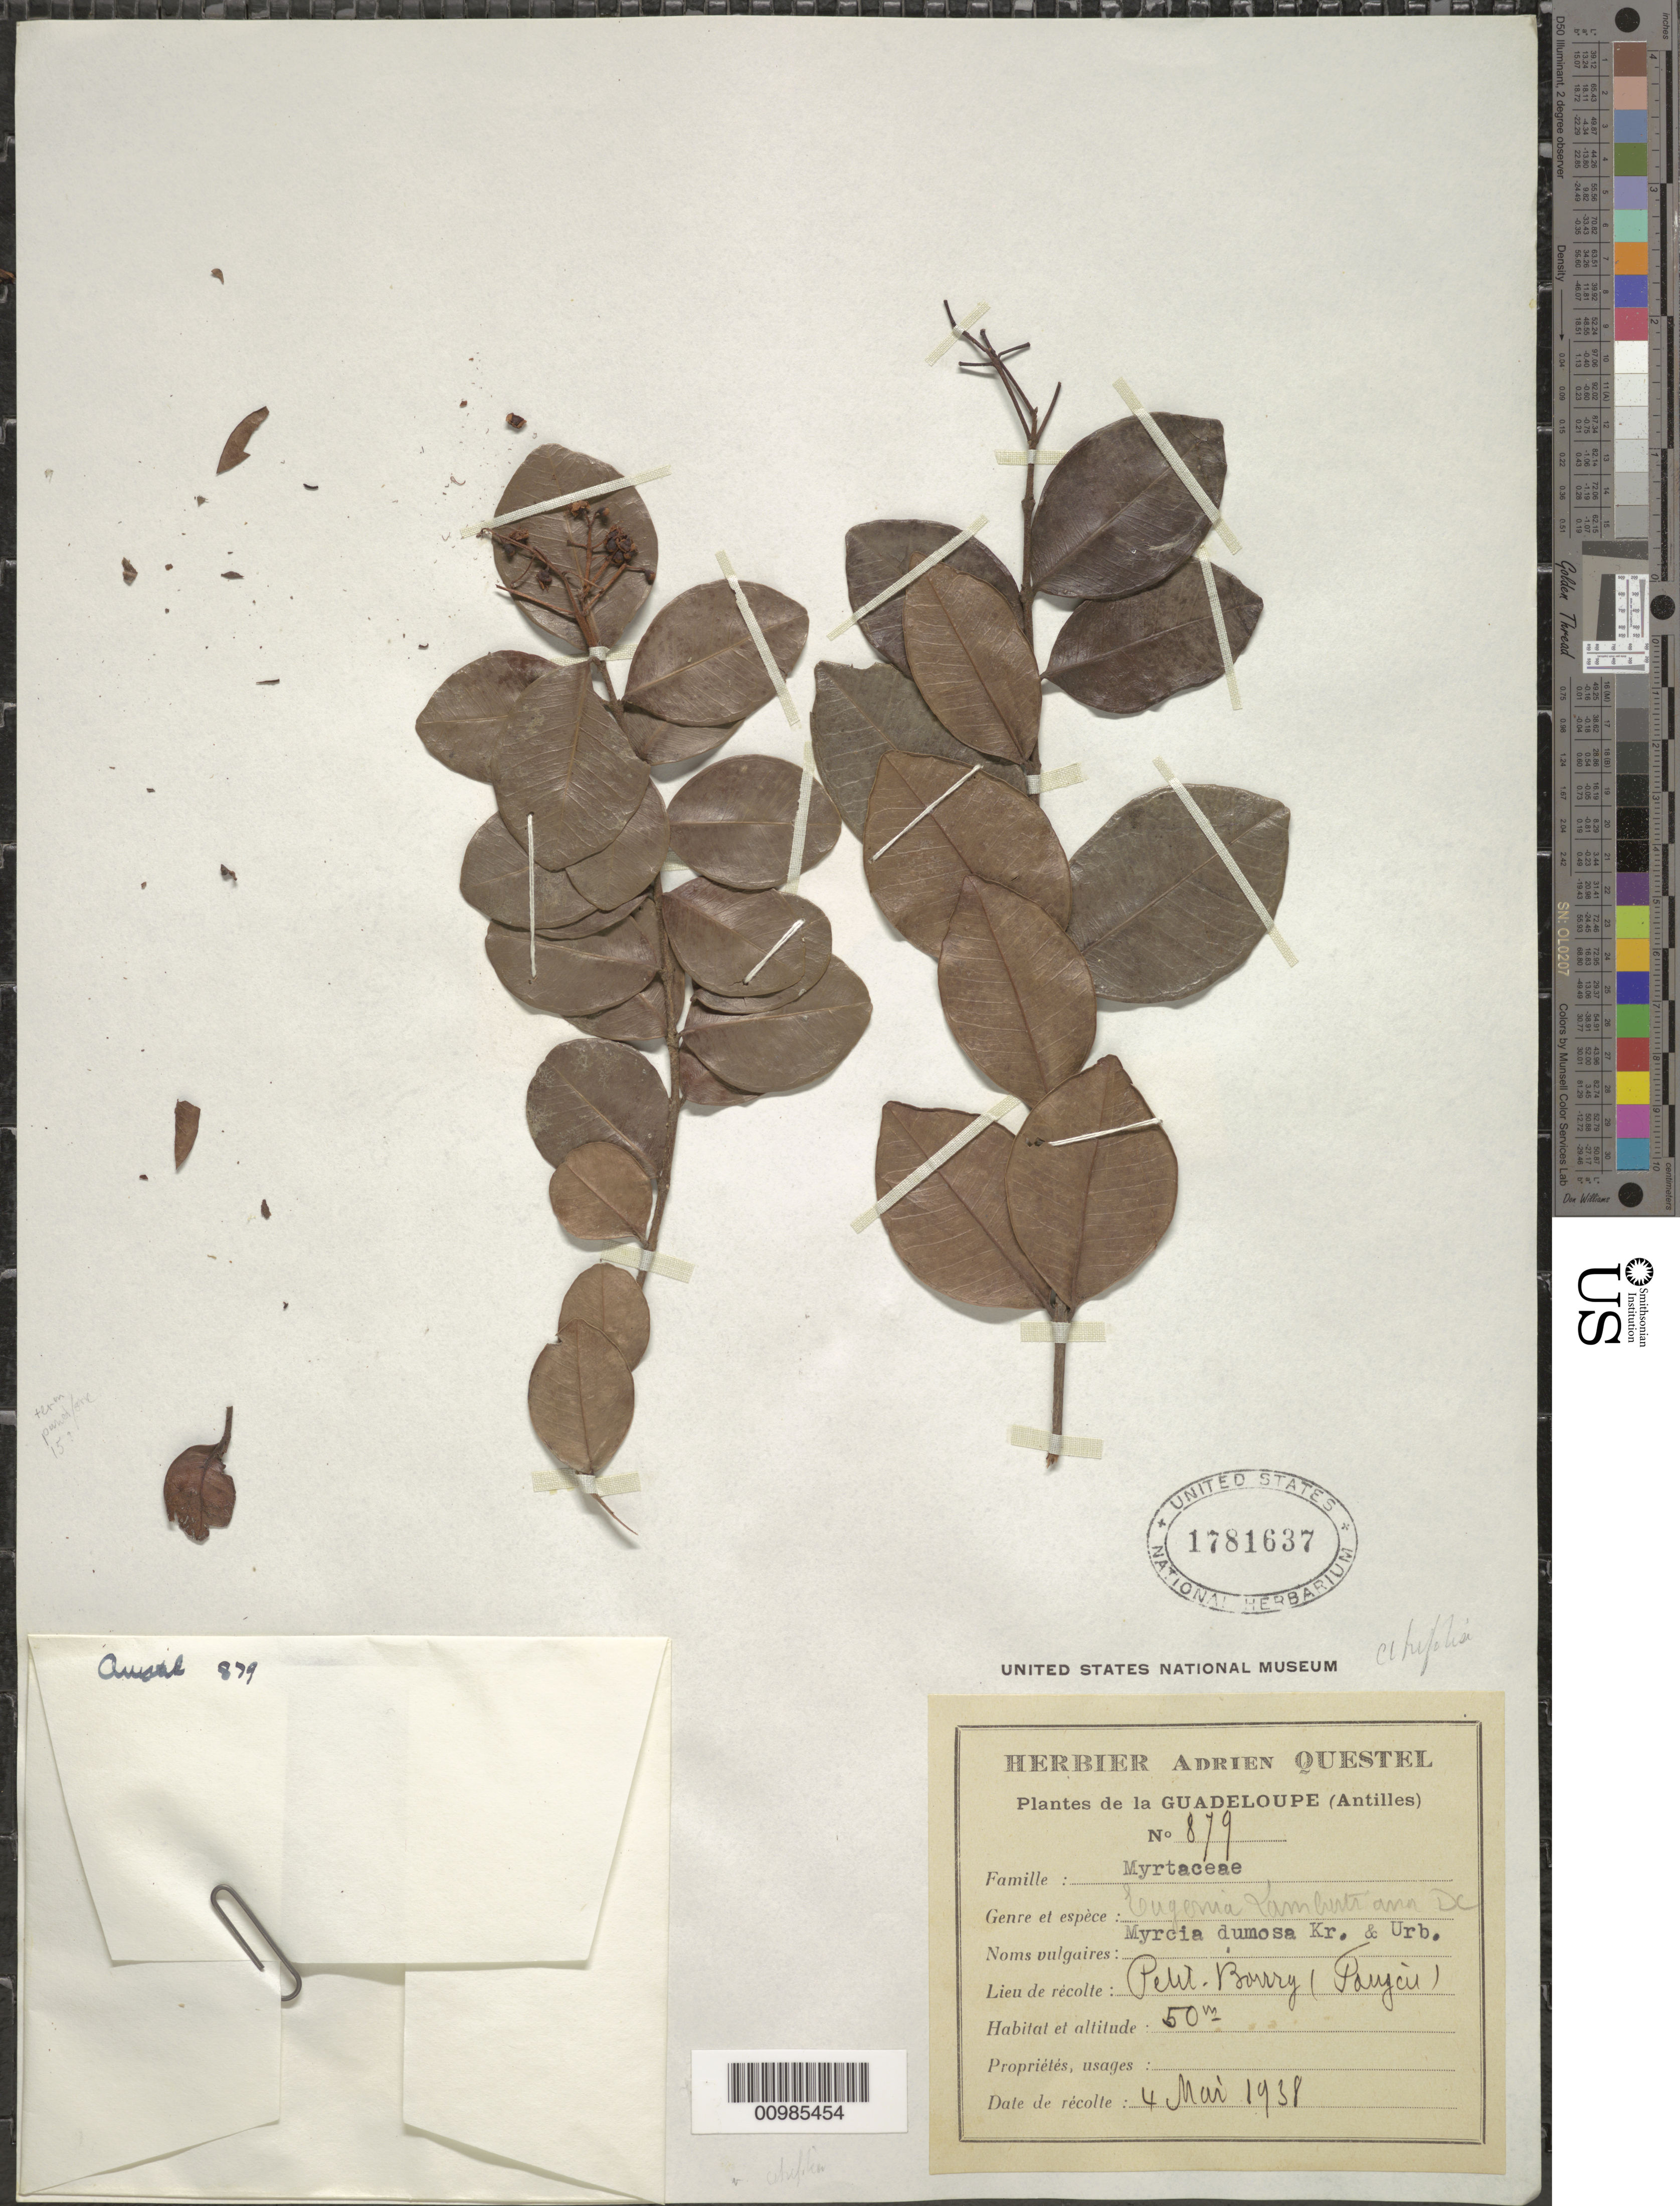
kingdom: Plantae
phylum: Tracheophyta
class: Magnoliopsida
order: Myrtales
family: Myrtaceae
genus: Myrcia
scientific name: Myrcia citrifolia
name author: (Aubl.) Urb.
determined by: Strong, Mark T., (BOT), Smithsonian Institution - National Museum of Natural History (UNITED STATES)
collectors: A. Questel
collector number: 879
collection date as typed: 04 May 1938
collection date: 1938-05-04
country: Guadeloupe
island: Basse Terre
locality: Petit-Bourg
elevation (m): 50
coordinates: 0 N, 0 E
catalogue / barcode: US 1781637